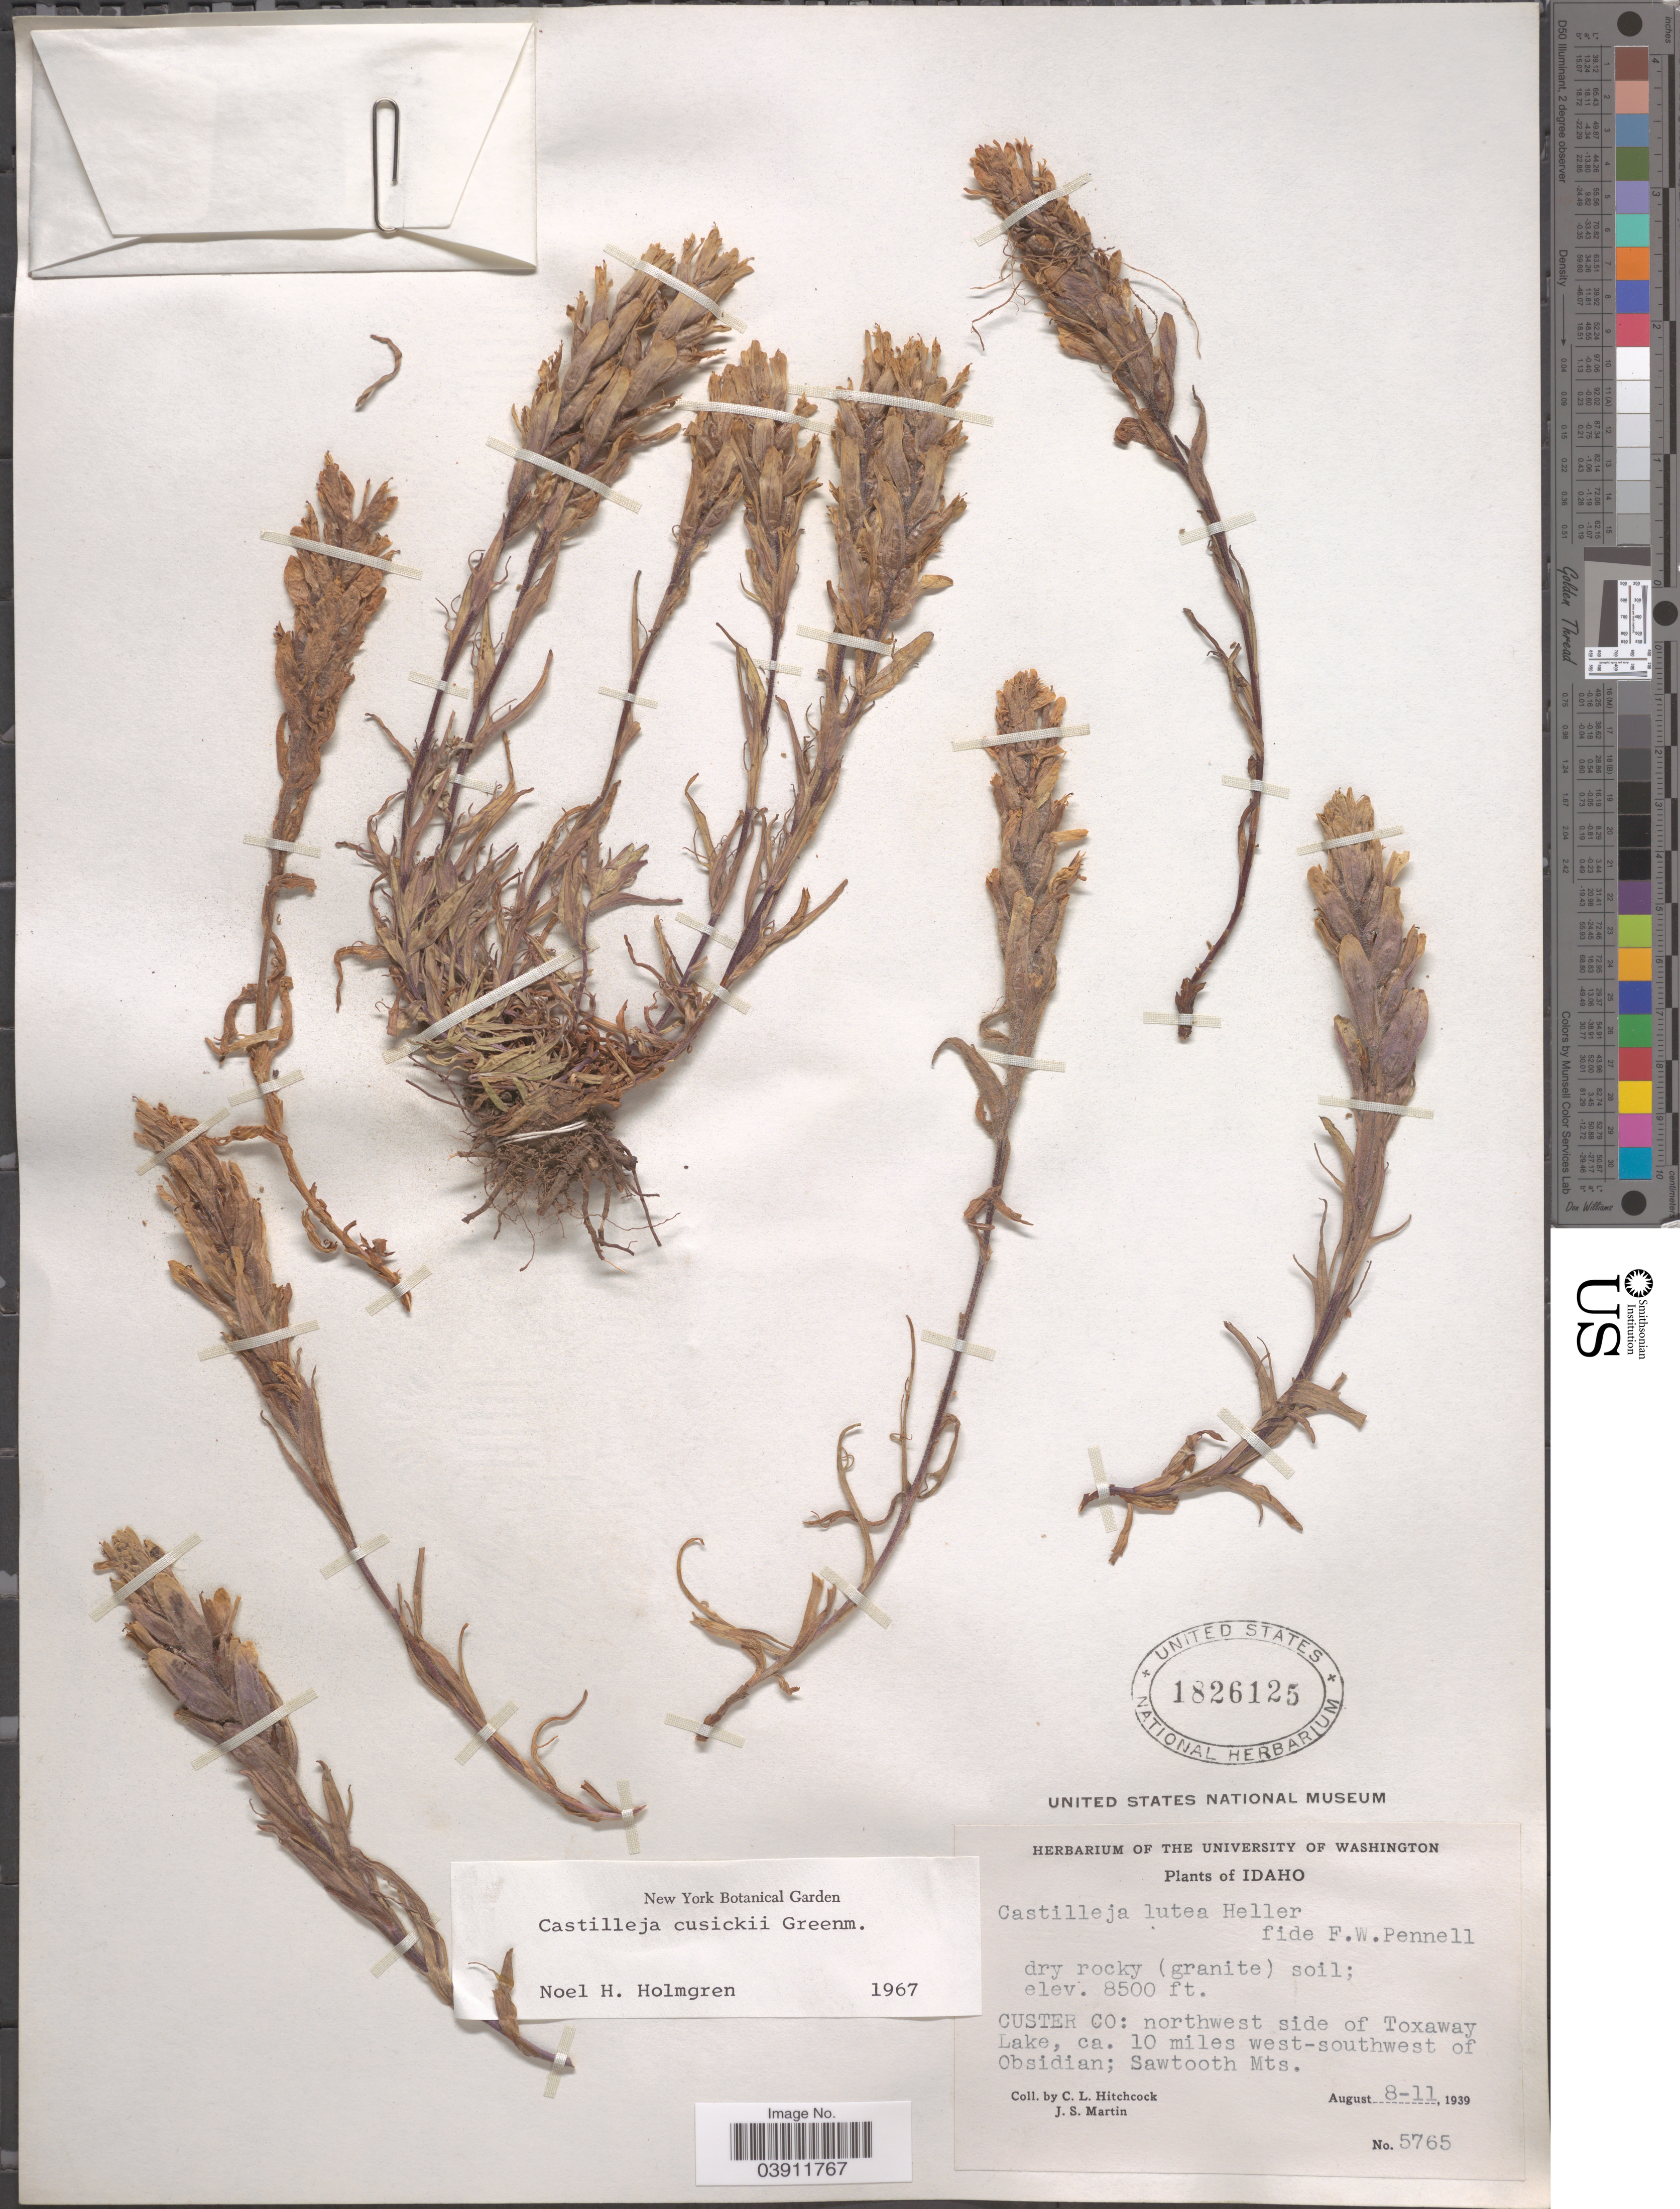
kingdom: Plantae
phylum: Tracheophyta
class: Magnoliopsida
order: Lamiales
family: Orobanchaceae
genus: Castilleja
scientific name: Castilleja cusickii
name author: Greenm.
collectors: C. L. Hitchcock & J. S. Martin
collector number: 5765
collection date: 1939-08-08/1939-08-11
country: United States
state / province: Idaho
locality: Custer Co: northwest side of Toxaway Lake, ca. 10 miles west-southwest of Obsidian; Sawtooth Mts.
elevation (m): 2591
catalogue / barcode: US 1826125